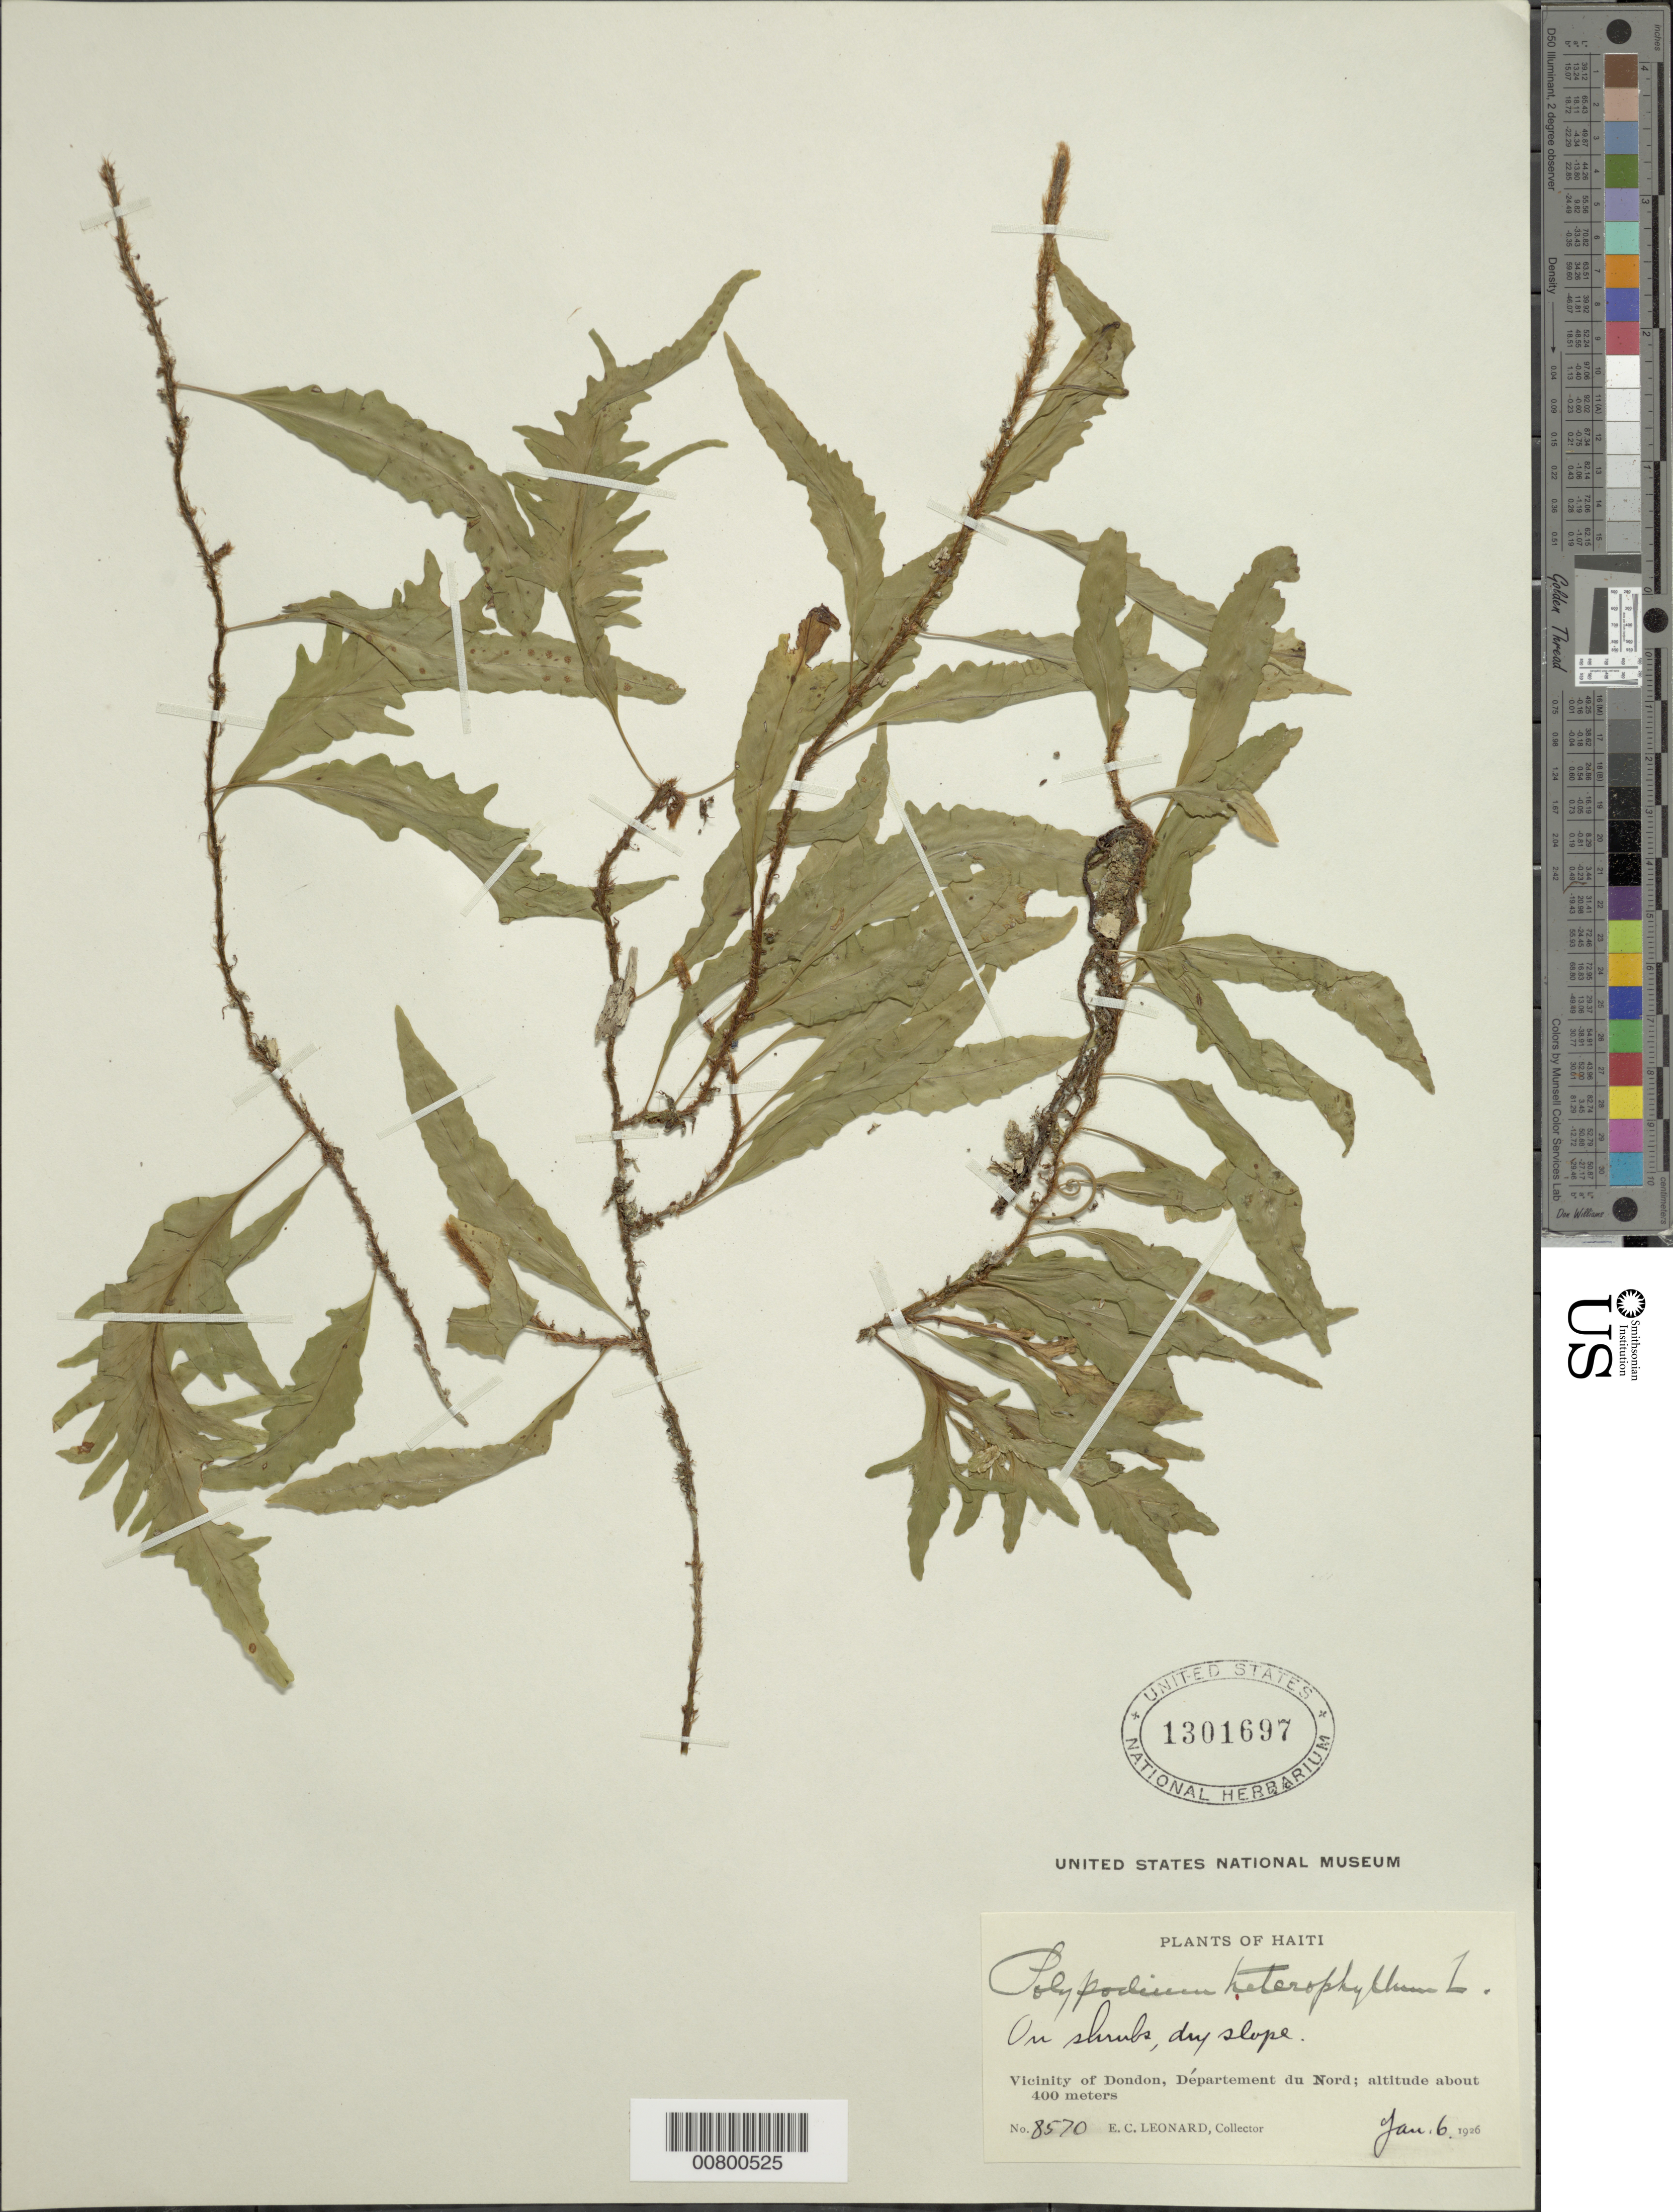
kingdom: Plantae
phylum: Tracheophyta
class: Polypodiopsida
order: Polypodiales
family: Polypodiaceae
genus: Microgramma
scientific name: Microgramma heterophylla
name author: (L.) Wherry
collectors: E. C. Leonard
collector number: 8570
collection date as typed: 06 Jan 1926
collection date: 1926-01-06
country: Haiti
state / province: Nord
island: Hispaniola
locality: Dondon vicinity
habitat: Dry slope, on shrubs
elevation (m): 400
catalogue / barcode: US 1301697